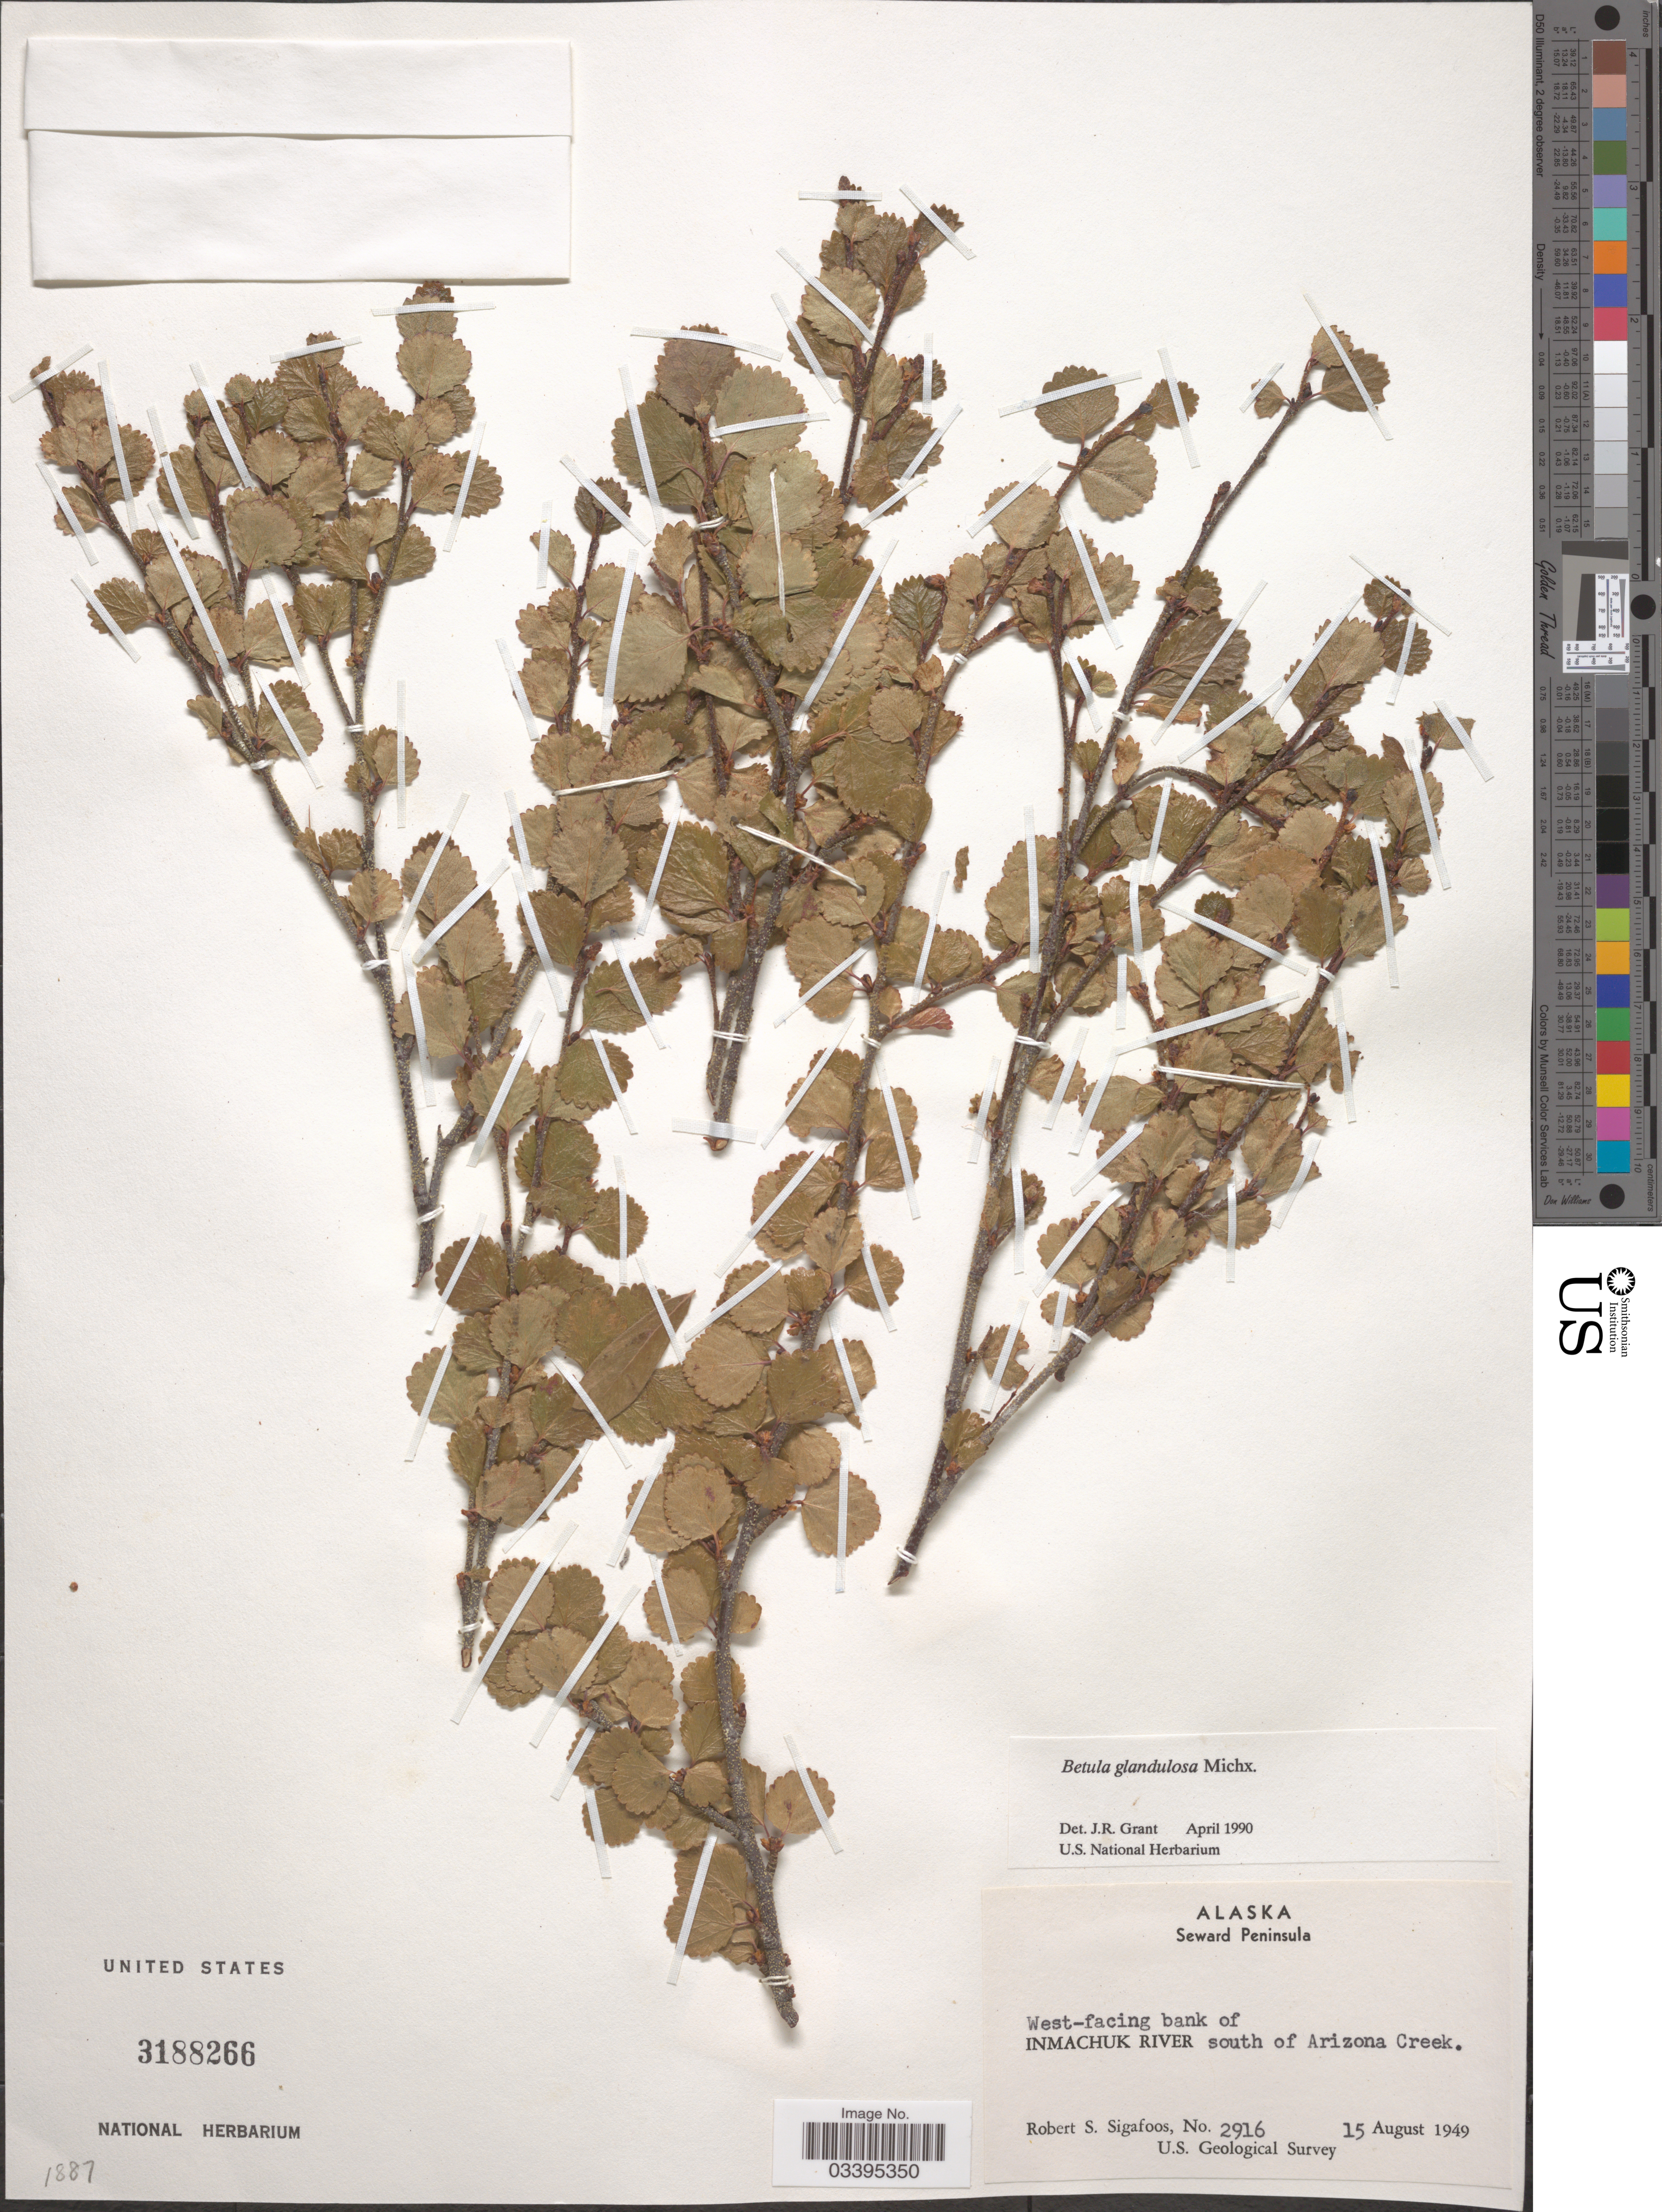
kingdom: Plantae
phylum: Tracheophyta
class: Magnoliopsida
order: Fagales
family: Betulaceae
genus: Betula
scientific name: Betula glandulosa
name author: Michx.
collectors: R. Sigafoos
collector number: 2916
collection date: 1949-08-15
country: United States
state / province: Alaska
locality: Seward Peninsula. Inmachuk River south of Arizona Creek.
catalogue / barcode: US 3188266